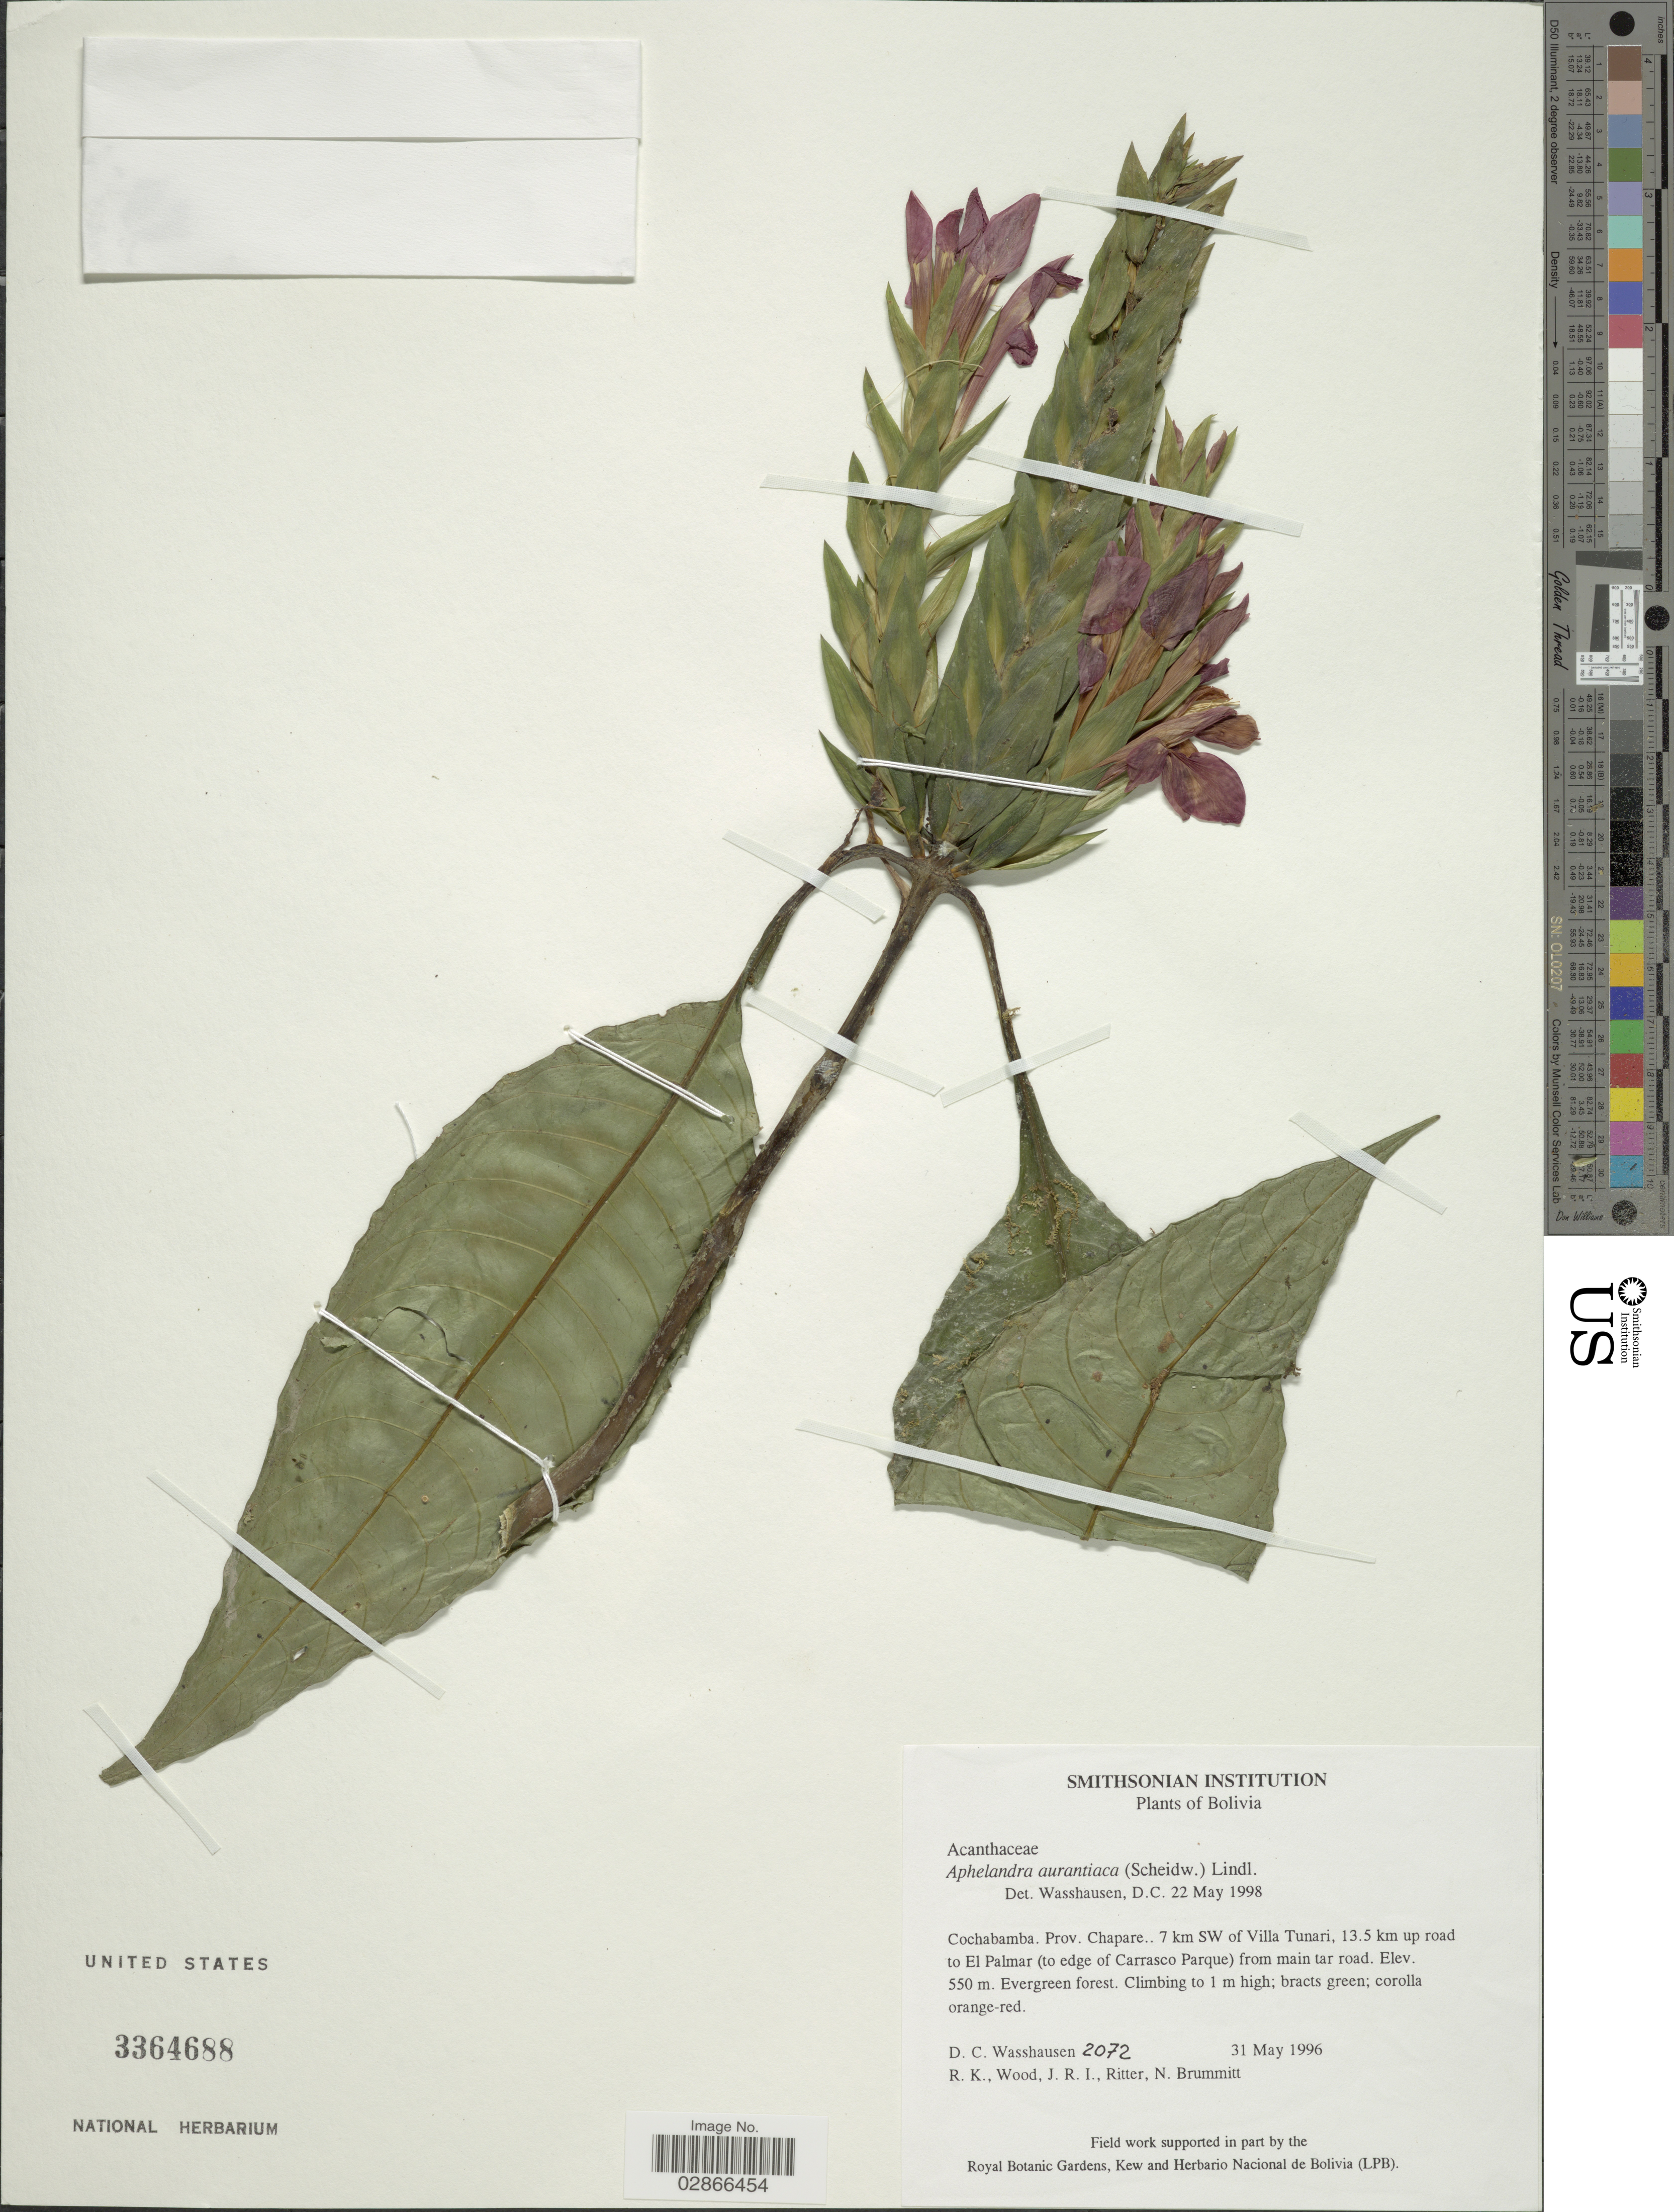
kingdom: Plantae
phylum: Tracheophyta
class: Magnoliopsida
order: Lamiales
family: Acanthaceae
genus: Aphelandra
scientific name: Aphelandra aurantiaca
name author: (Scheidw.) Lindl.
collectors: D. C. Wasshausen, R. Wood, J. Ritter & N. Brummitt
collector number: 2072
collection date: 1996-05-31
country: Bolivia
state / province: Cochabamba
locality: Prov. Chapare. 7 km SW of Villa Tunari, 13.5 km up road to El Palmar (to edge of Carrasco Parque) from main tar road.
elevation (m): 550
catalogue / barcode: US 3364688